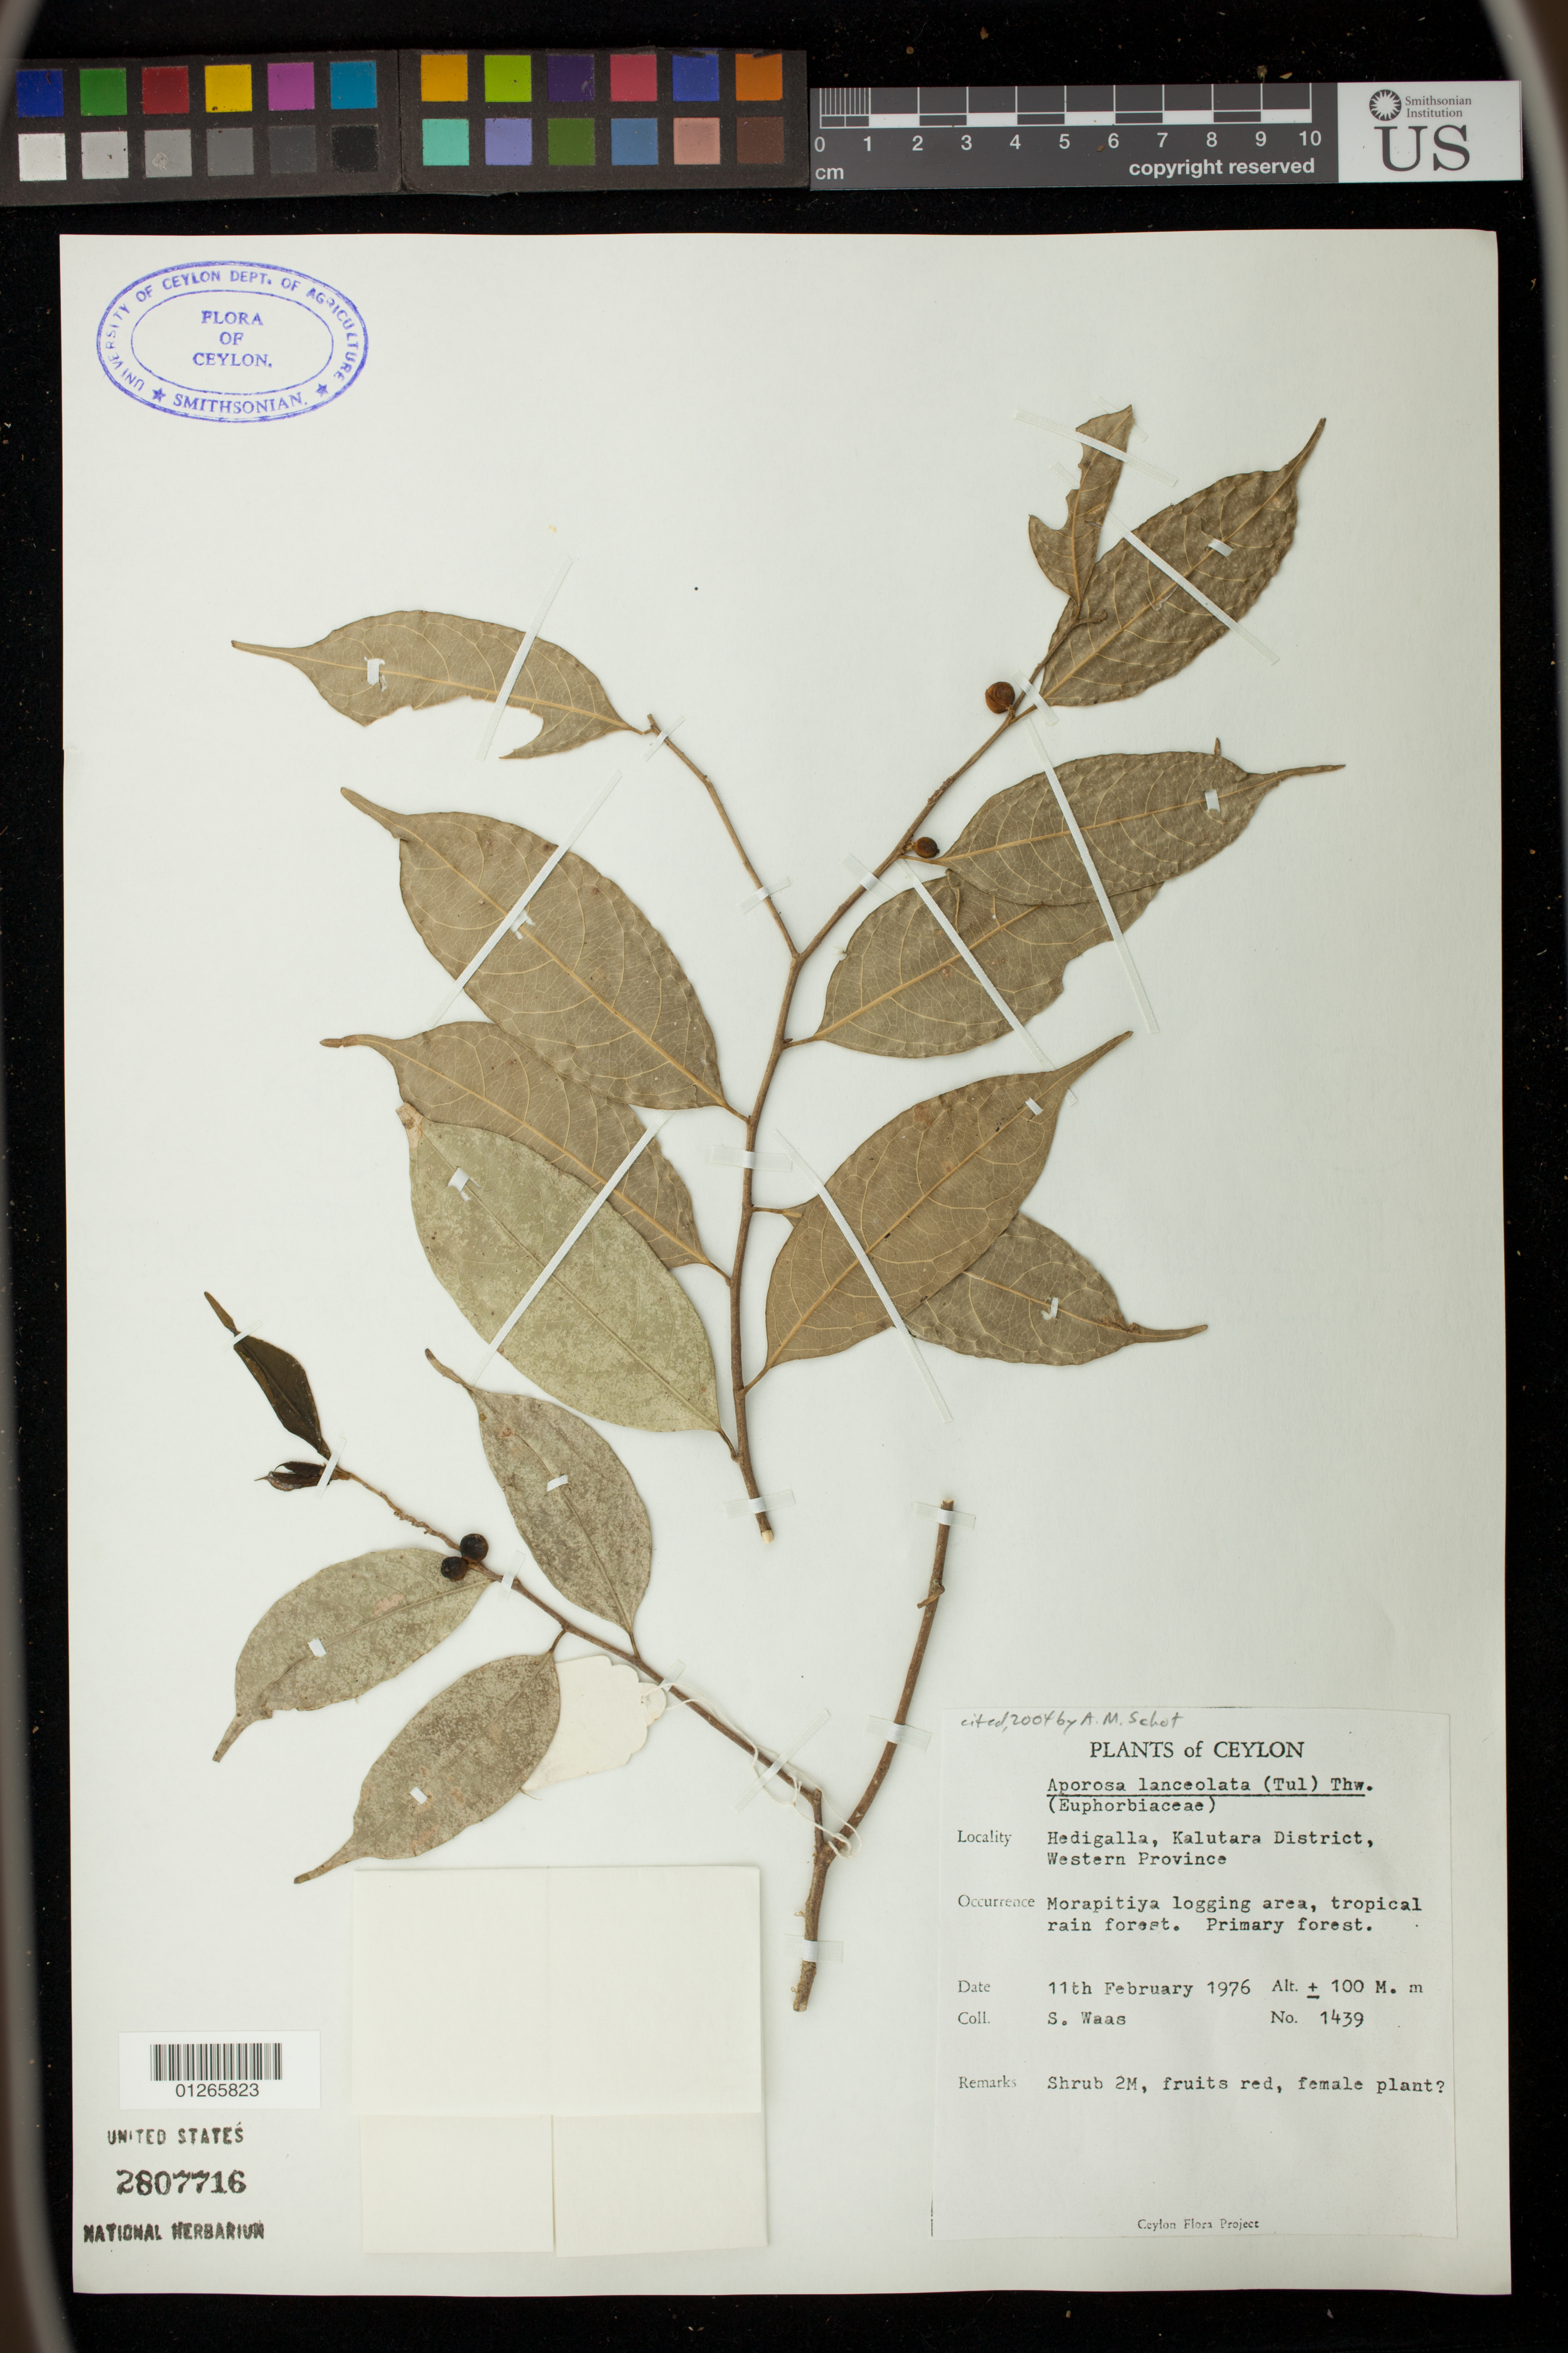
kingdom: Plantae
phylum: Tracheophyta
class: Magnoliopsida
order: Malpighiales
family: Phyllanthaceae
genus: Aporosa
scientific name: Aporosa lanceolata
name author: Müll. Arg.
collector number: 1439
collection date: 1976-02-11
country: Sri Lanka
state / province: Western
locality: Hedigalla, Kalutara District.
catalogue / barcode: US 2807716